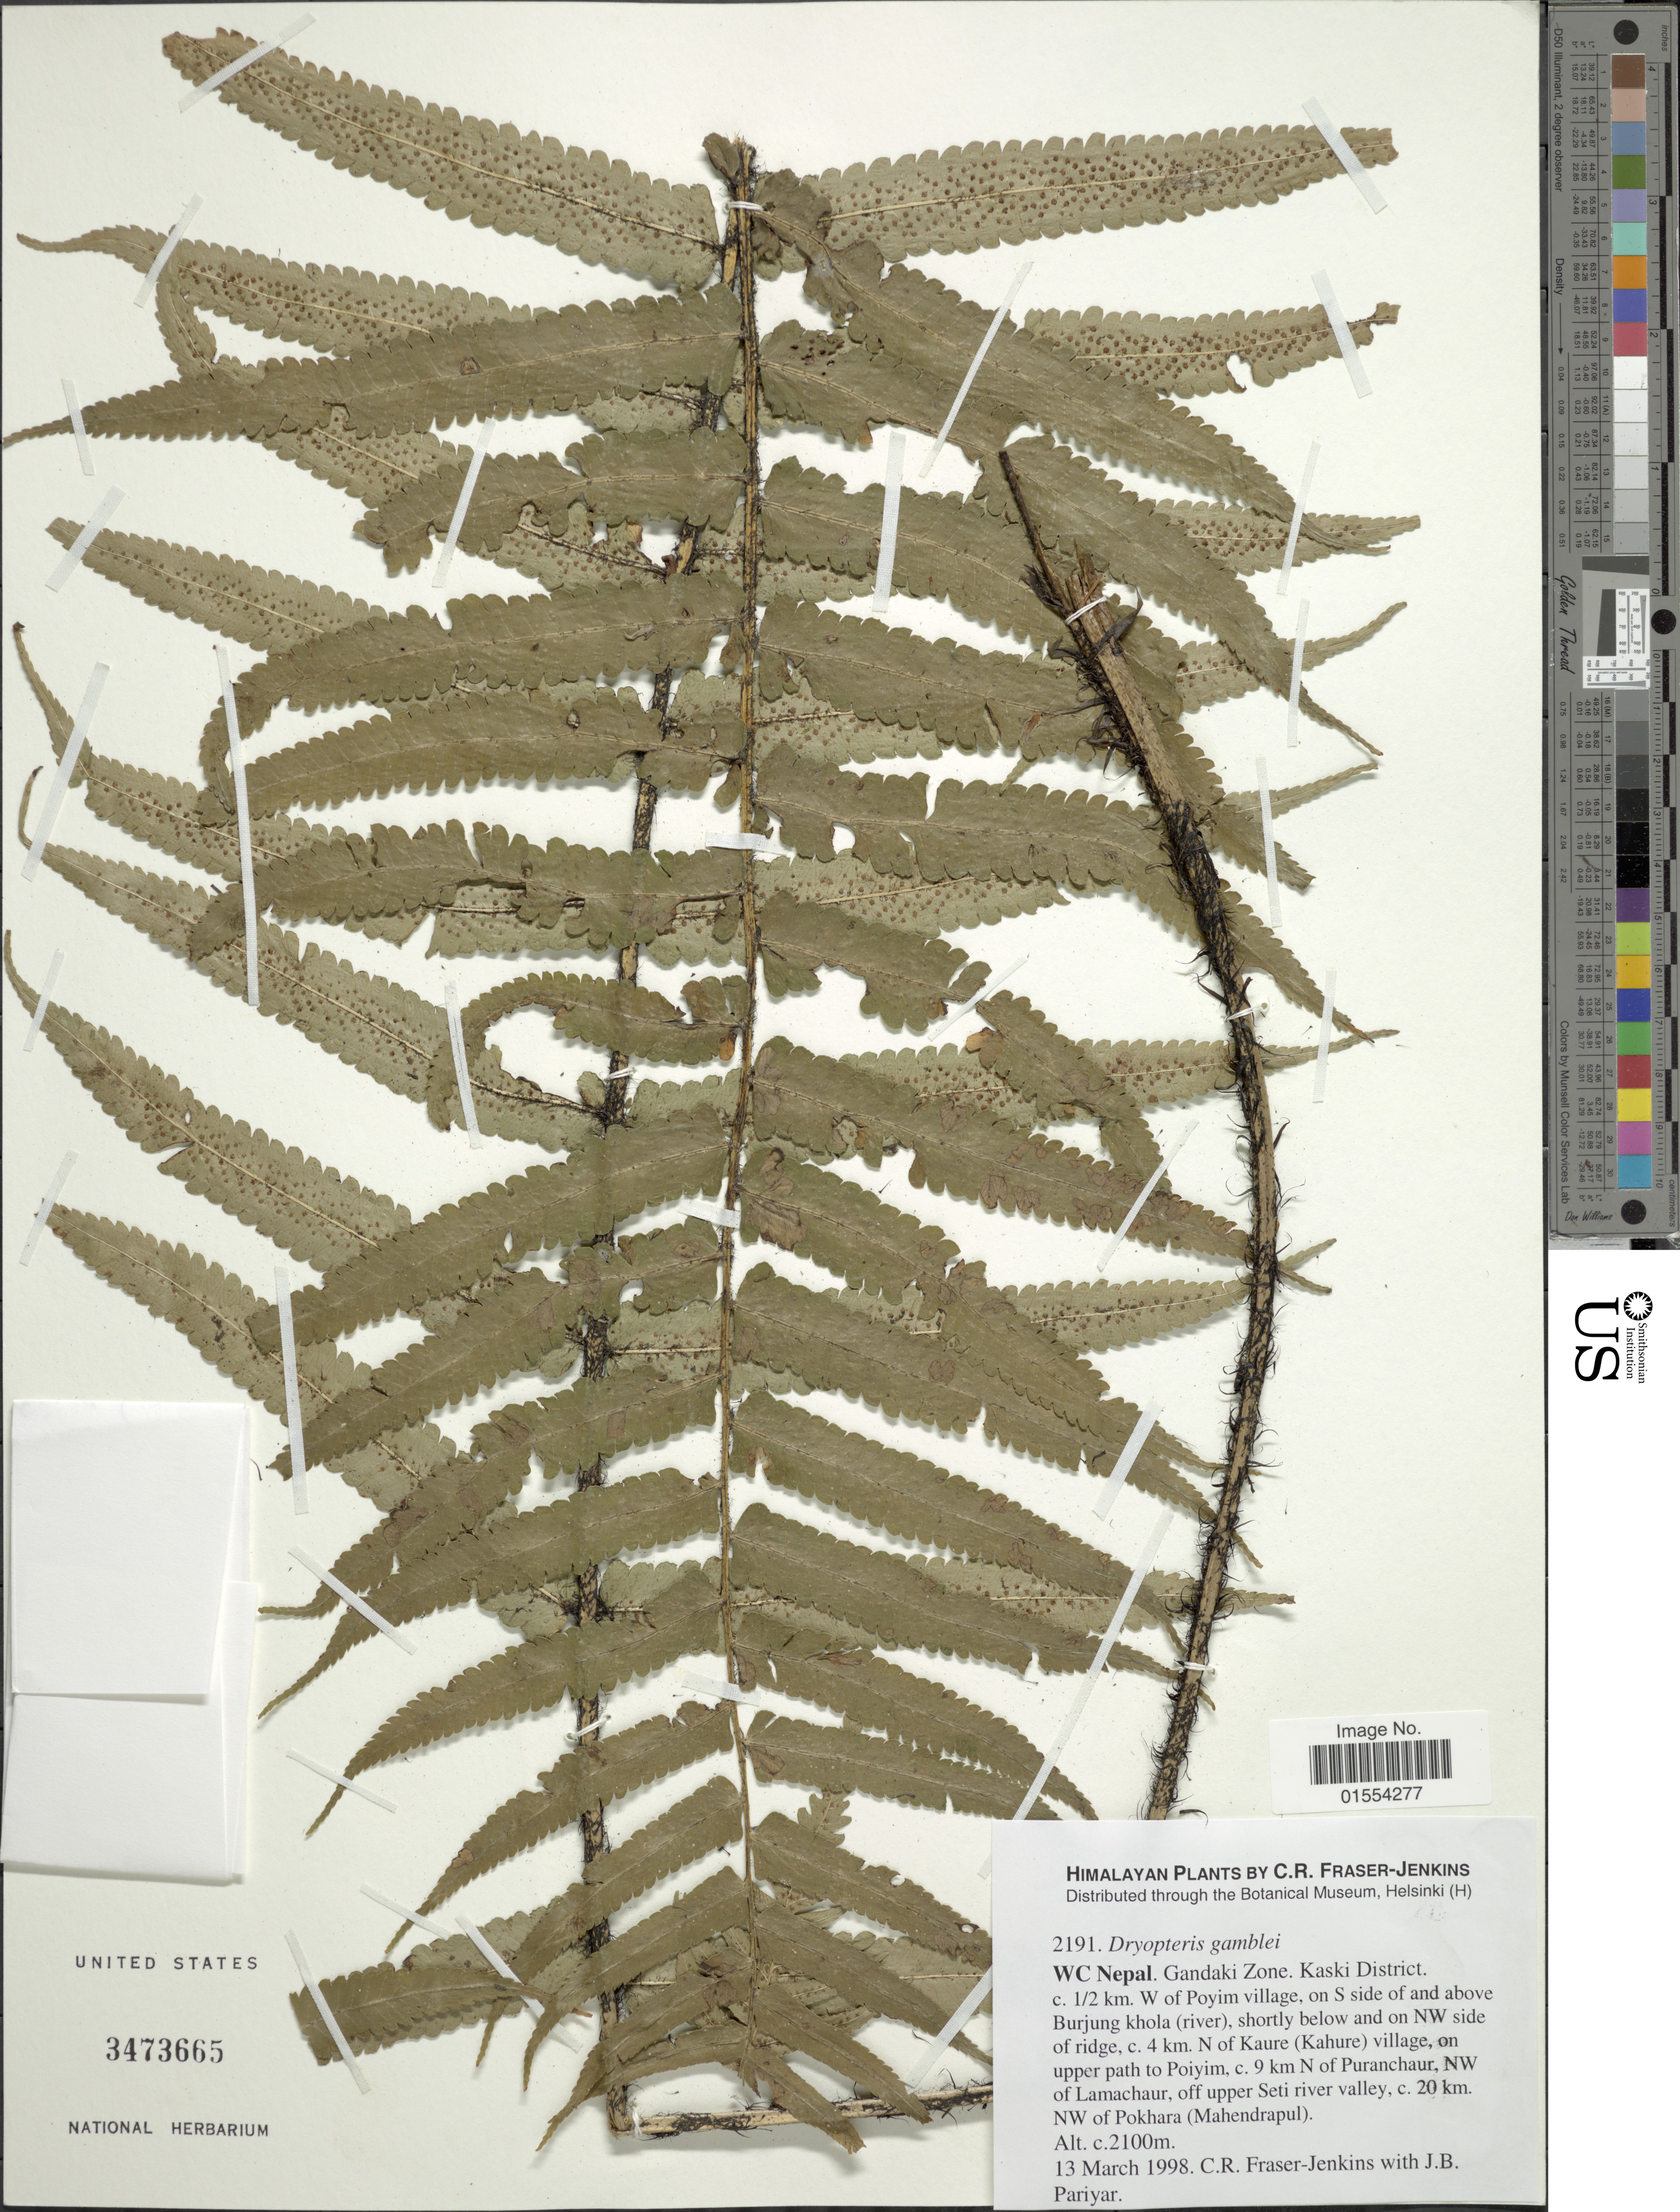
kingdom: Plantae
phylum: Tracheophyta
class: Polypodiopsida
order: Polypodiales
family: Dryopteridaceae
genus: Dryopteris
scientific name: Dryopteris gamblei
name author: (C. Hope) C. Chr.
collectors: C. R. Fraser-Jenkins & J. Pariyar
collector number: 2191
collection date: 1998-03-13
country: Nepal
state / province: Gandaki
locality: WC Nepal. Gandaki Zone. Kaski District c. ½ km W of Poiyim village, on S side of and above Burjung khola (river), shortly below and on NW side of ridge, c. 4 km. N of Kaure (Kahure) village, on upper path to Poiyim, c. 9 km N of Puranchaur, NW of Lamachaur, off upper Seti river valley, c. 20 km NW of Pokhara (Mahendrapul).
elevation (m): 2100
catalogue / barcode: US 3473665